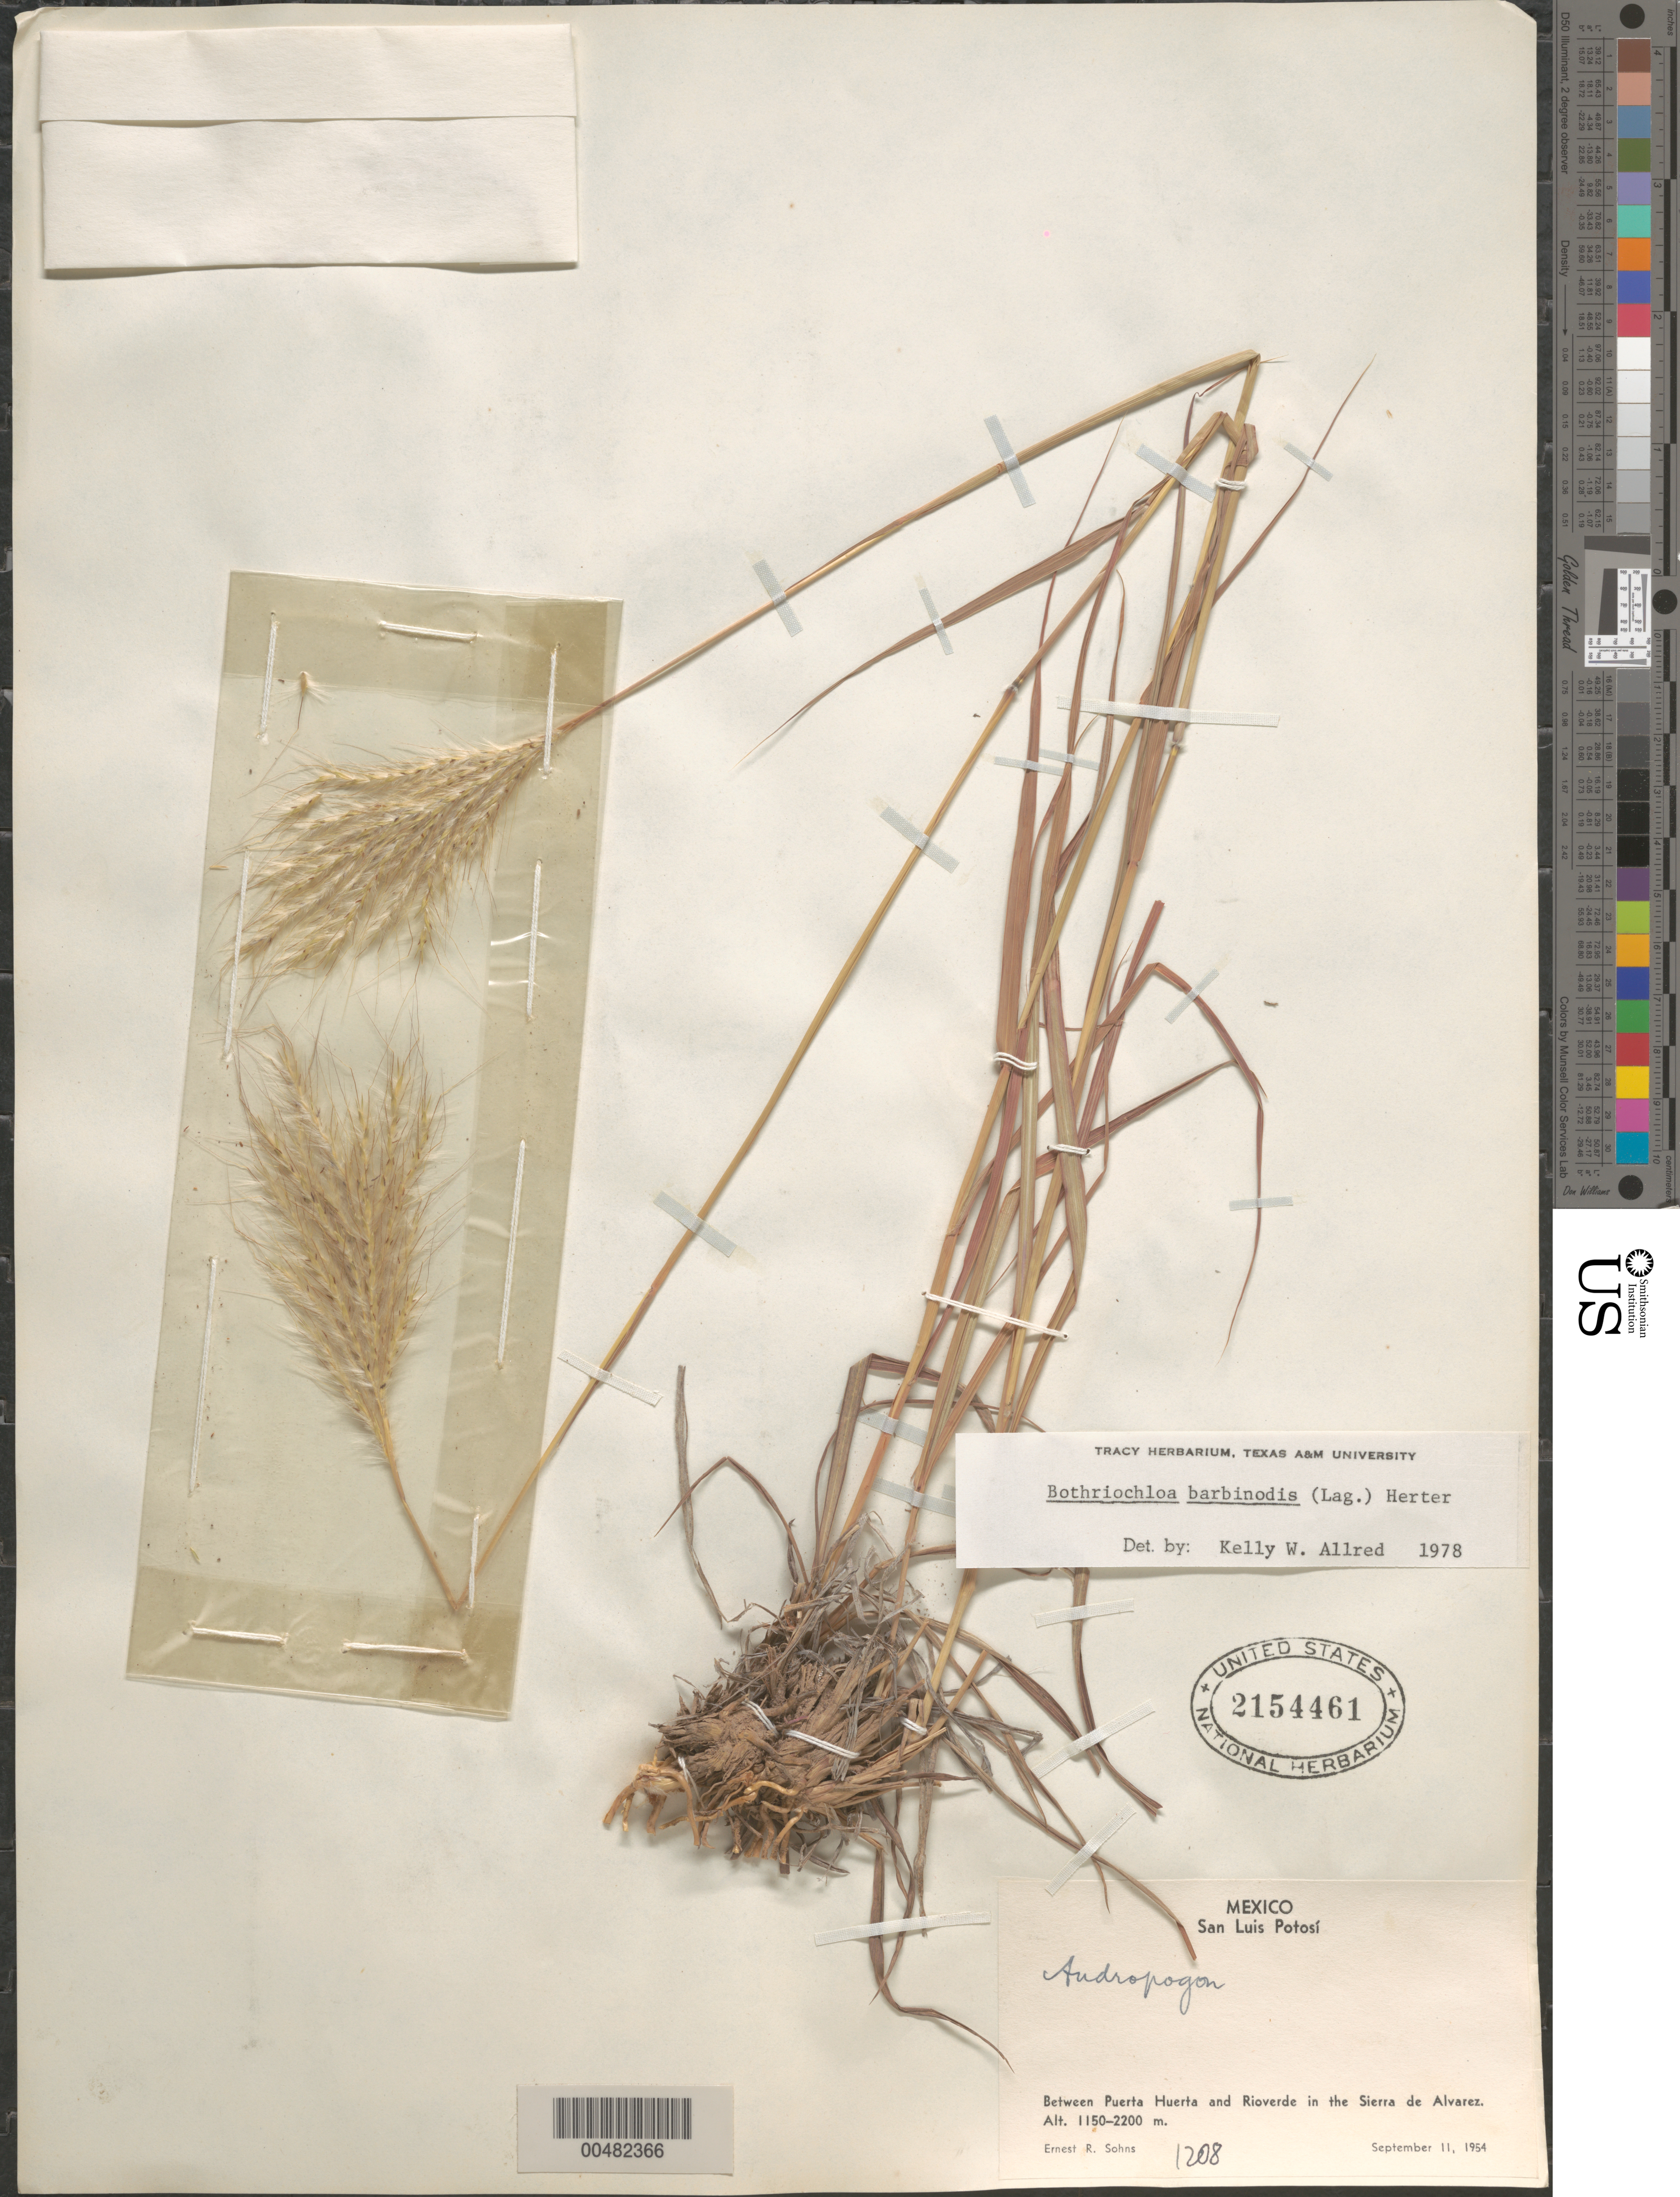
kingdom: Plantae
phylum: Tracheophyta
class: Liliopsida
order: Poales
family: Poaceae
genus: Bothriochloa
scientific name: Bothriochloa barbinodis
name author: (Lag.) Herter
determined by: Allred, K. W.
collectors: E. R. Sohns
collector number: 1208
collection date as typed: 11 Sep 1954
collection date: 1954-09-11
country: Mexico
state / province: San Luis Potosi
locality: Between Puerta Huerta and Rioverde in the Sierra de Alvarez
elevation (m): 1150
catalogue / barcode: US 2154461